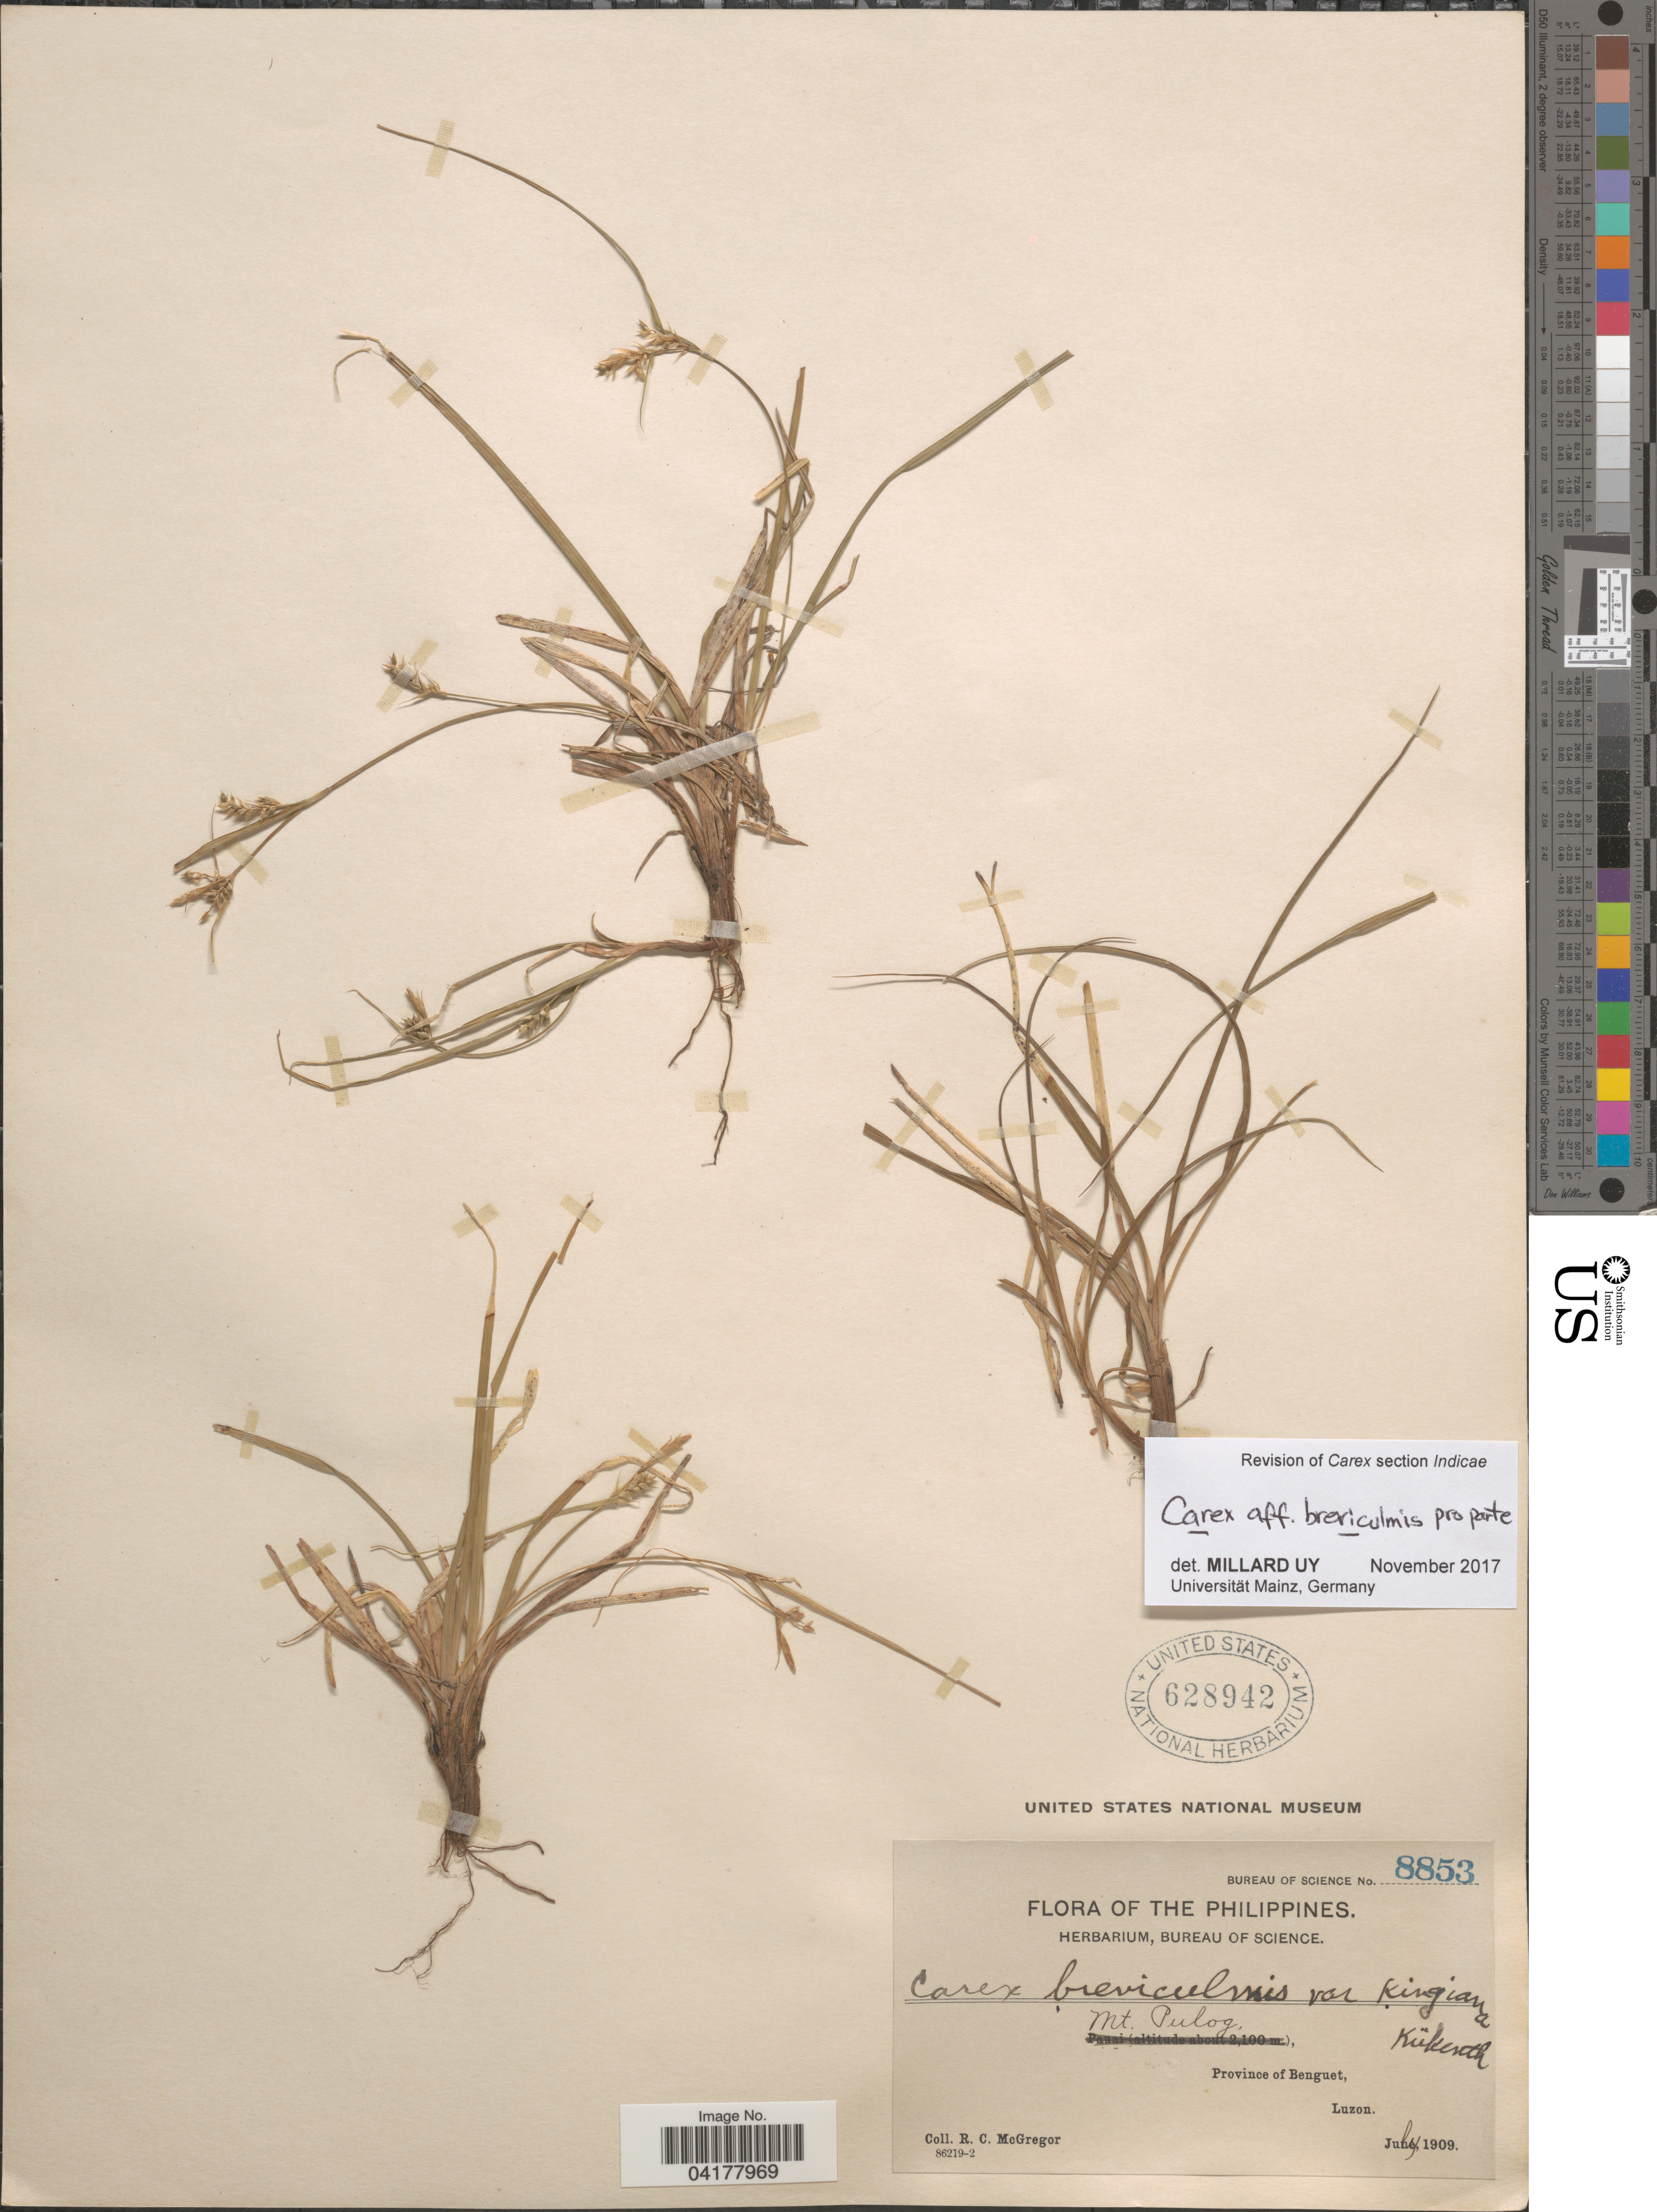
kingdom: Plantae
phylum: Tracheophyta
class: Liliopsida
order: Poales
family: Cyperaceae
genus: Carex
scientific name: Carex breviculmis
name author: R. Br.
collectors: R. C. McGregor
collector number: Bureau of Science 8853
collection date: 1909-07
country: Philippines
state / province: Cordillera (Administrative Region)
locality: Mt. Pulog, Province of Benguet, Luzon.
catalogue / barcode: US 628942